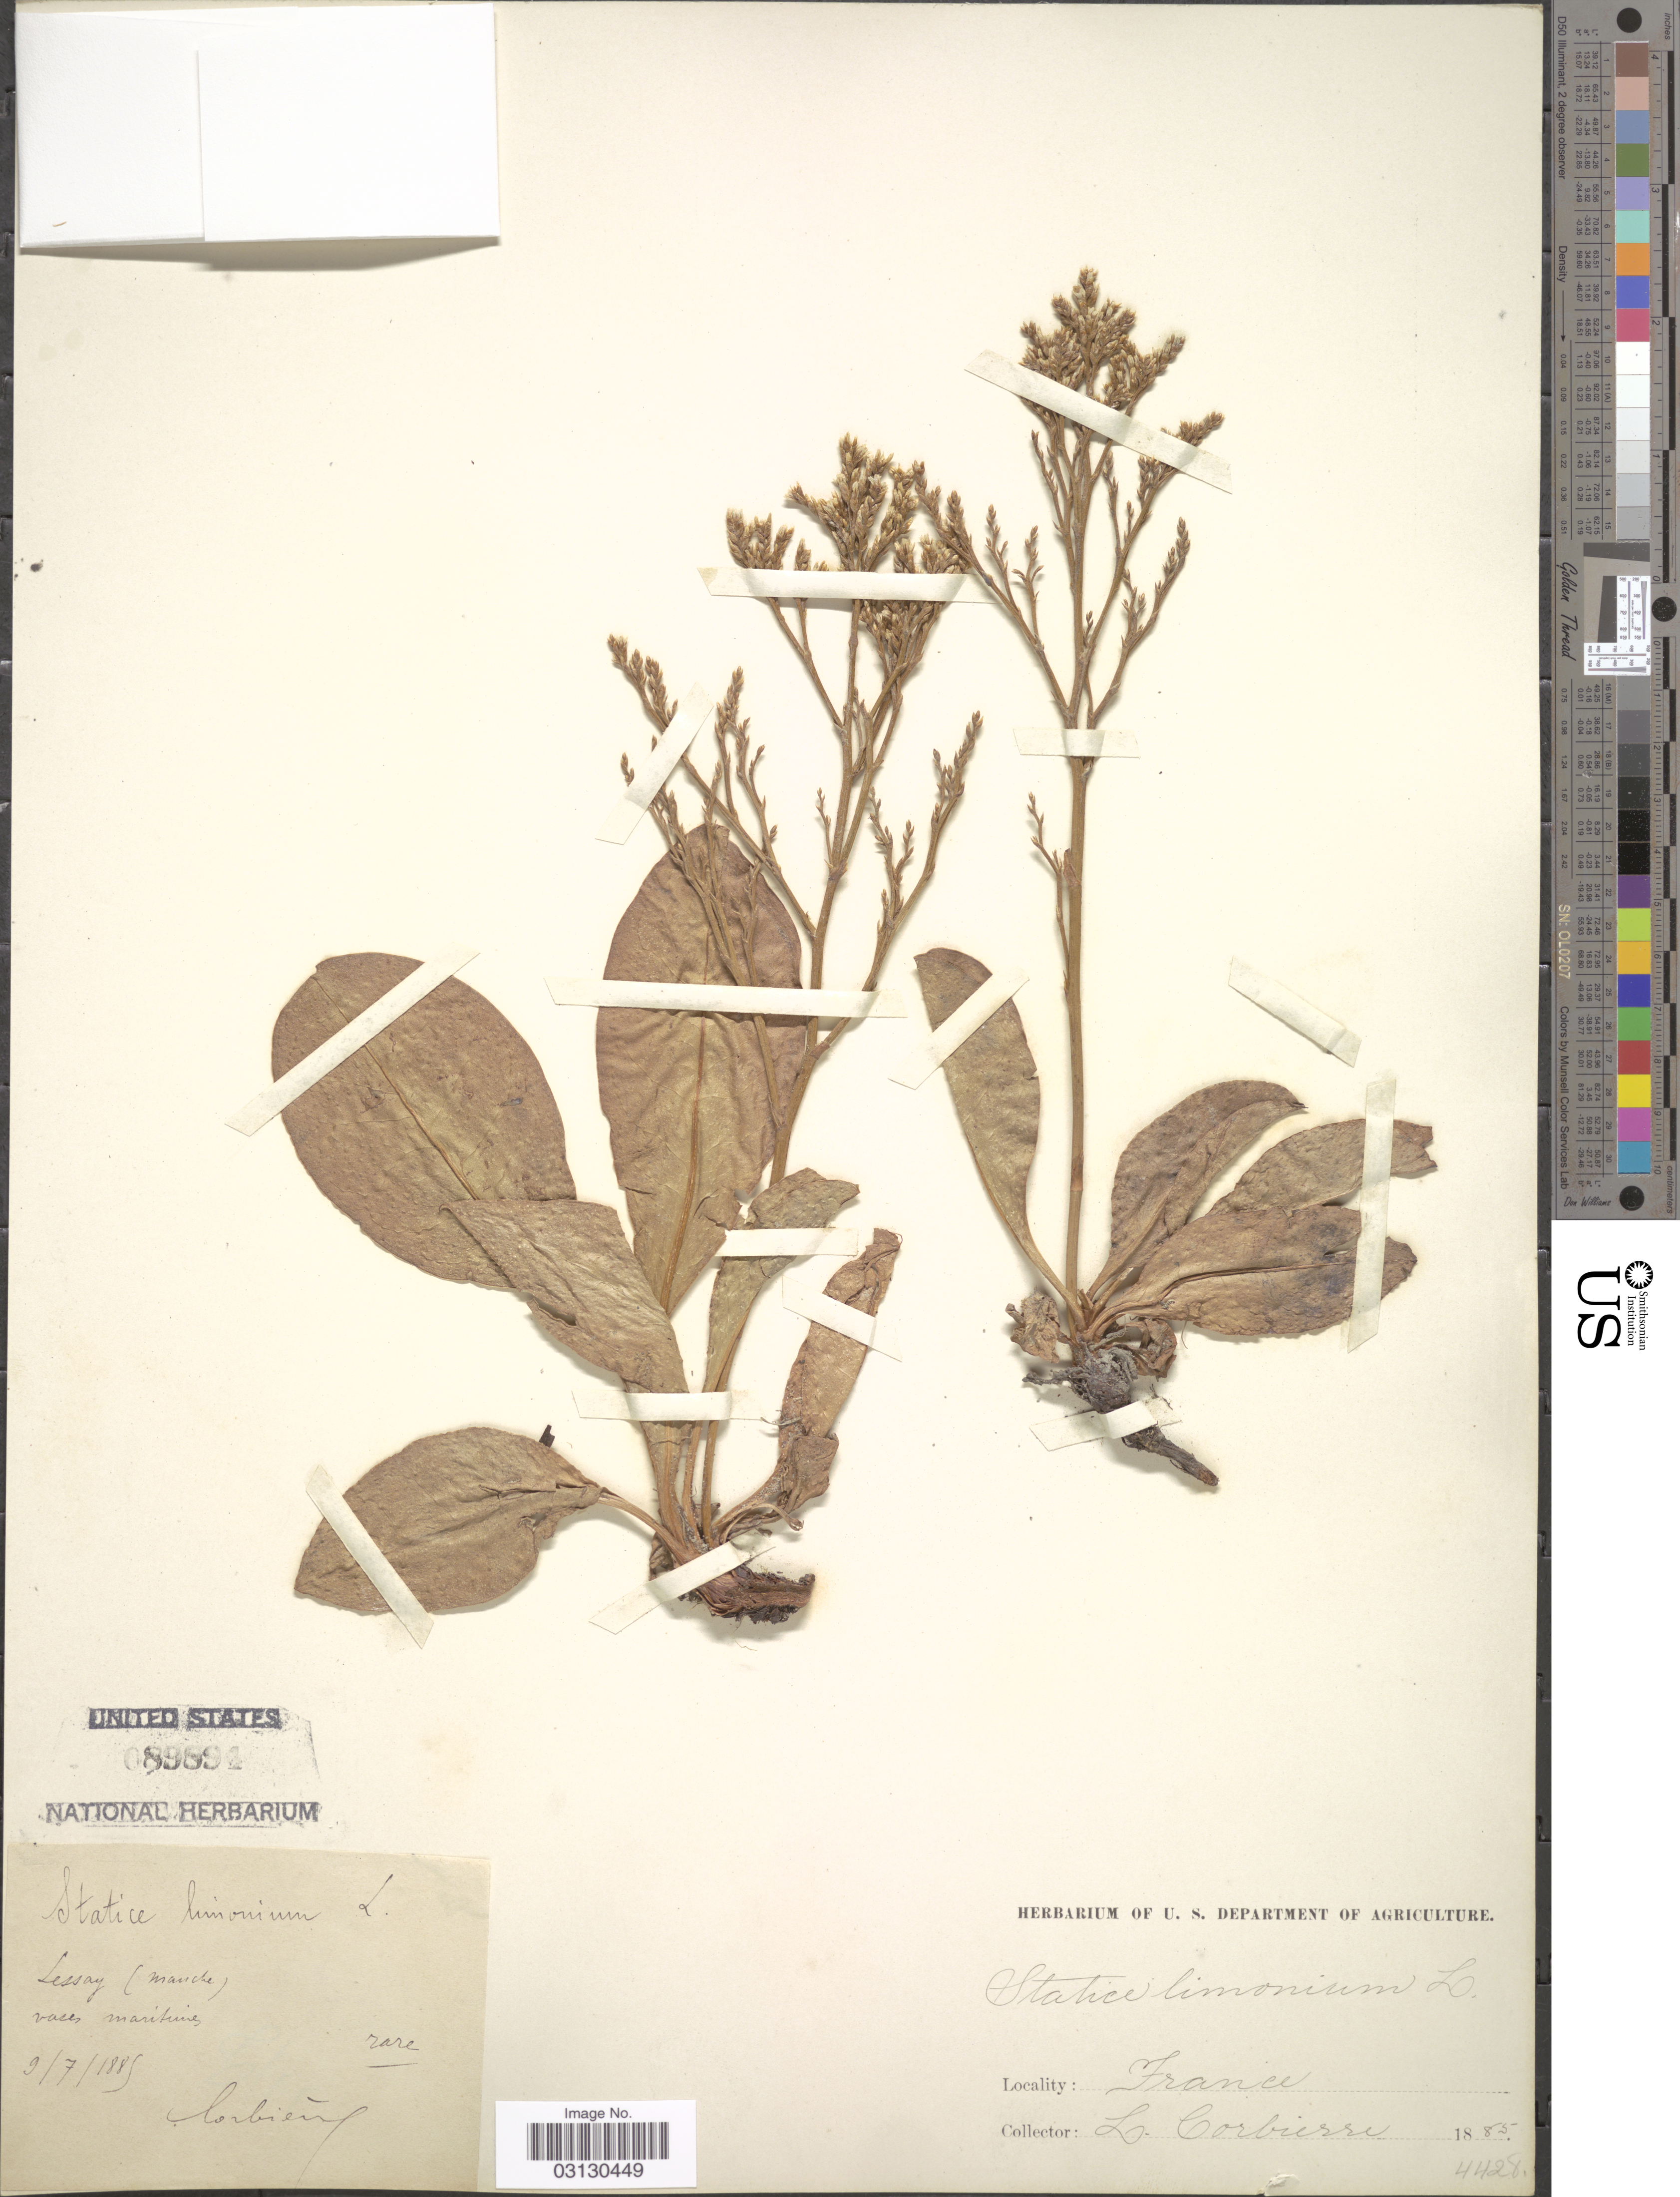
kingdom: Plantae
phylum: Tracheophyta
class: Magnoliopsida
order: Caryophyllales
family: Plumbaginaceae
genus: Limonium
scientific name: Limonium limonium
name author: (L.) A.Lyons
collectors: L. Corbière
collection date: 1885-07-09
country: France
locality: Lessay (Manche) vases maritimes.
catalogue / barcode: US 89894